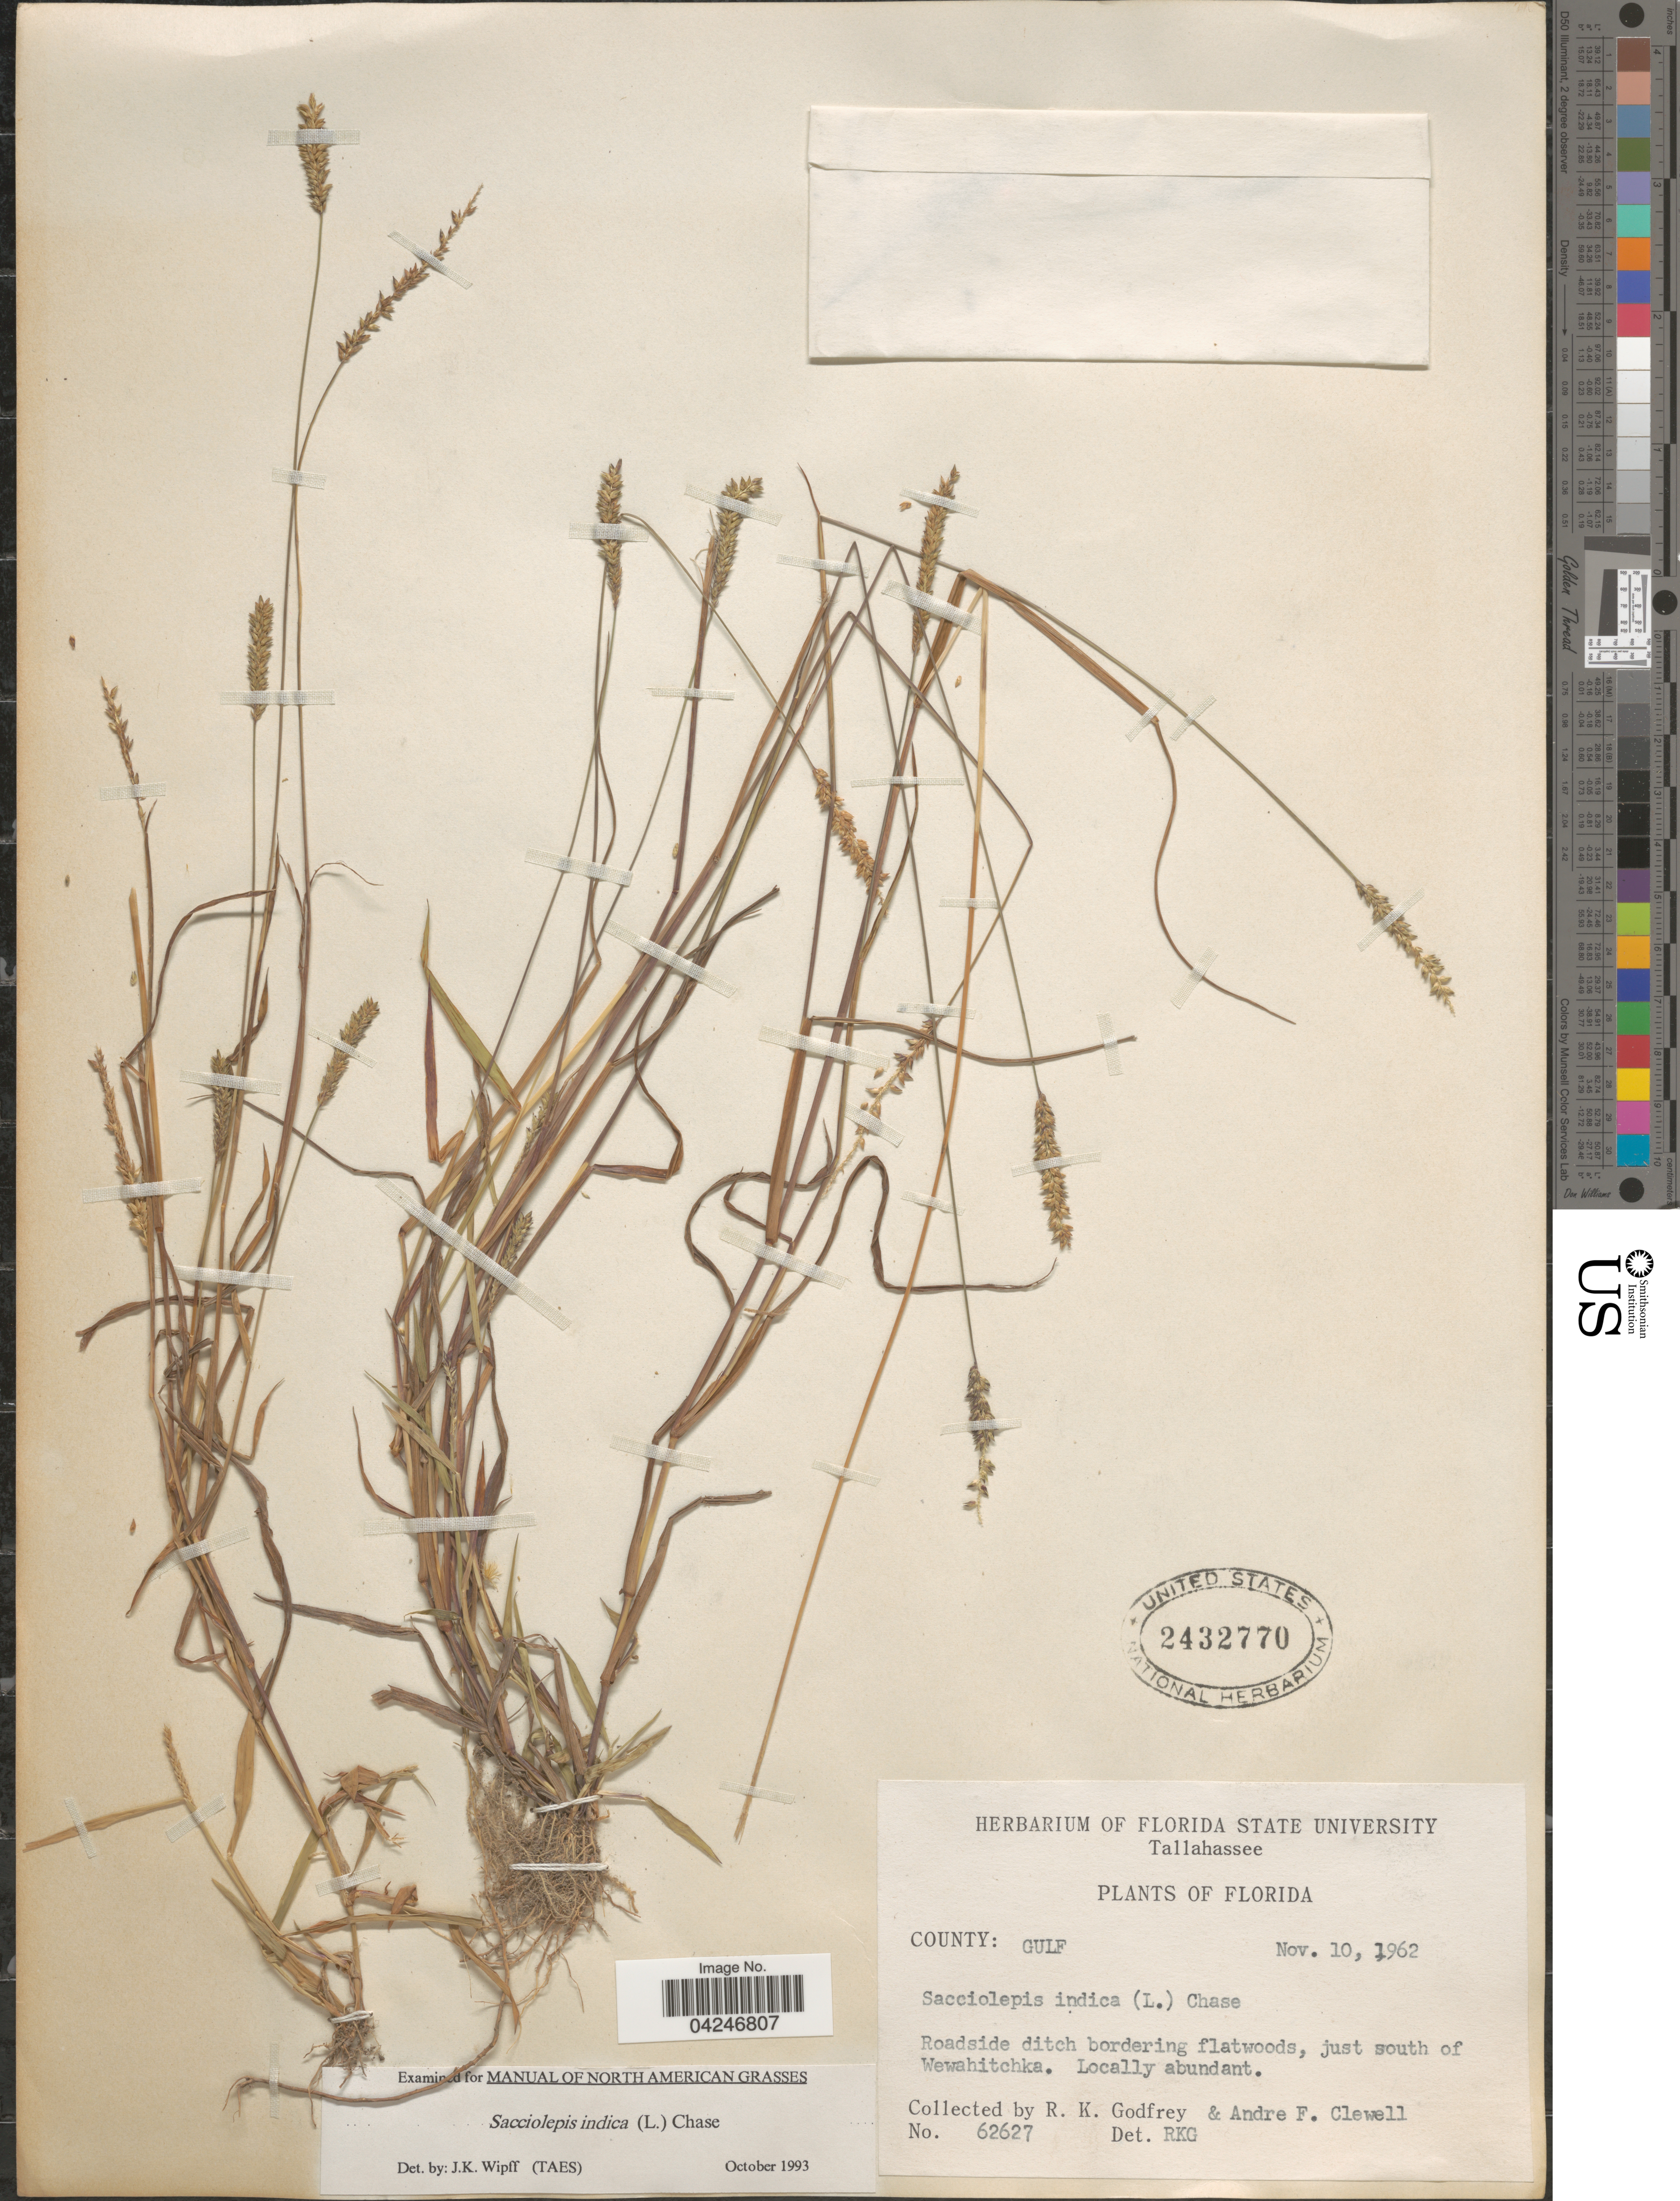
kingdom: Plantae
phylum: Tracheophyta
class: Liliopsida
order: Poales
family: Poaceae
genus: Sacciolepis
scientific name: Sacciolepis indica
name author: (L.) Chase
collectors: R. K. Godfrey & A. Clewell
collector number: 62627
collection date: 1962-11-10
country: United States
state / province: Florida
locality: County: Gulf. Roadside ditch bordering flatwoods, just south of Wewahitchka.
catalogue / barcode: US 2432770